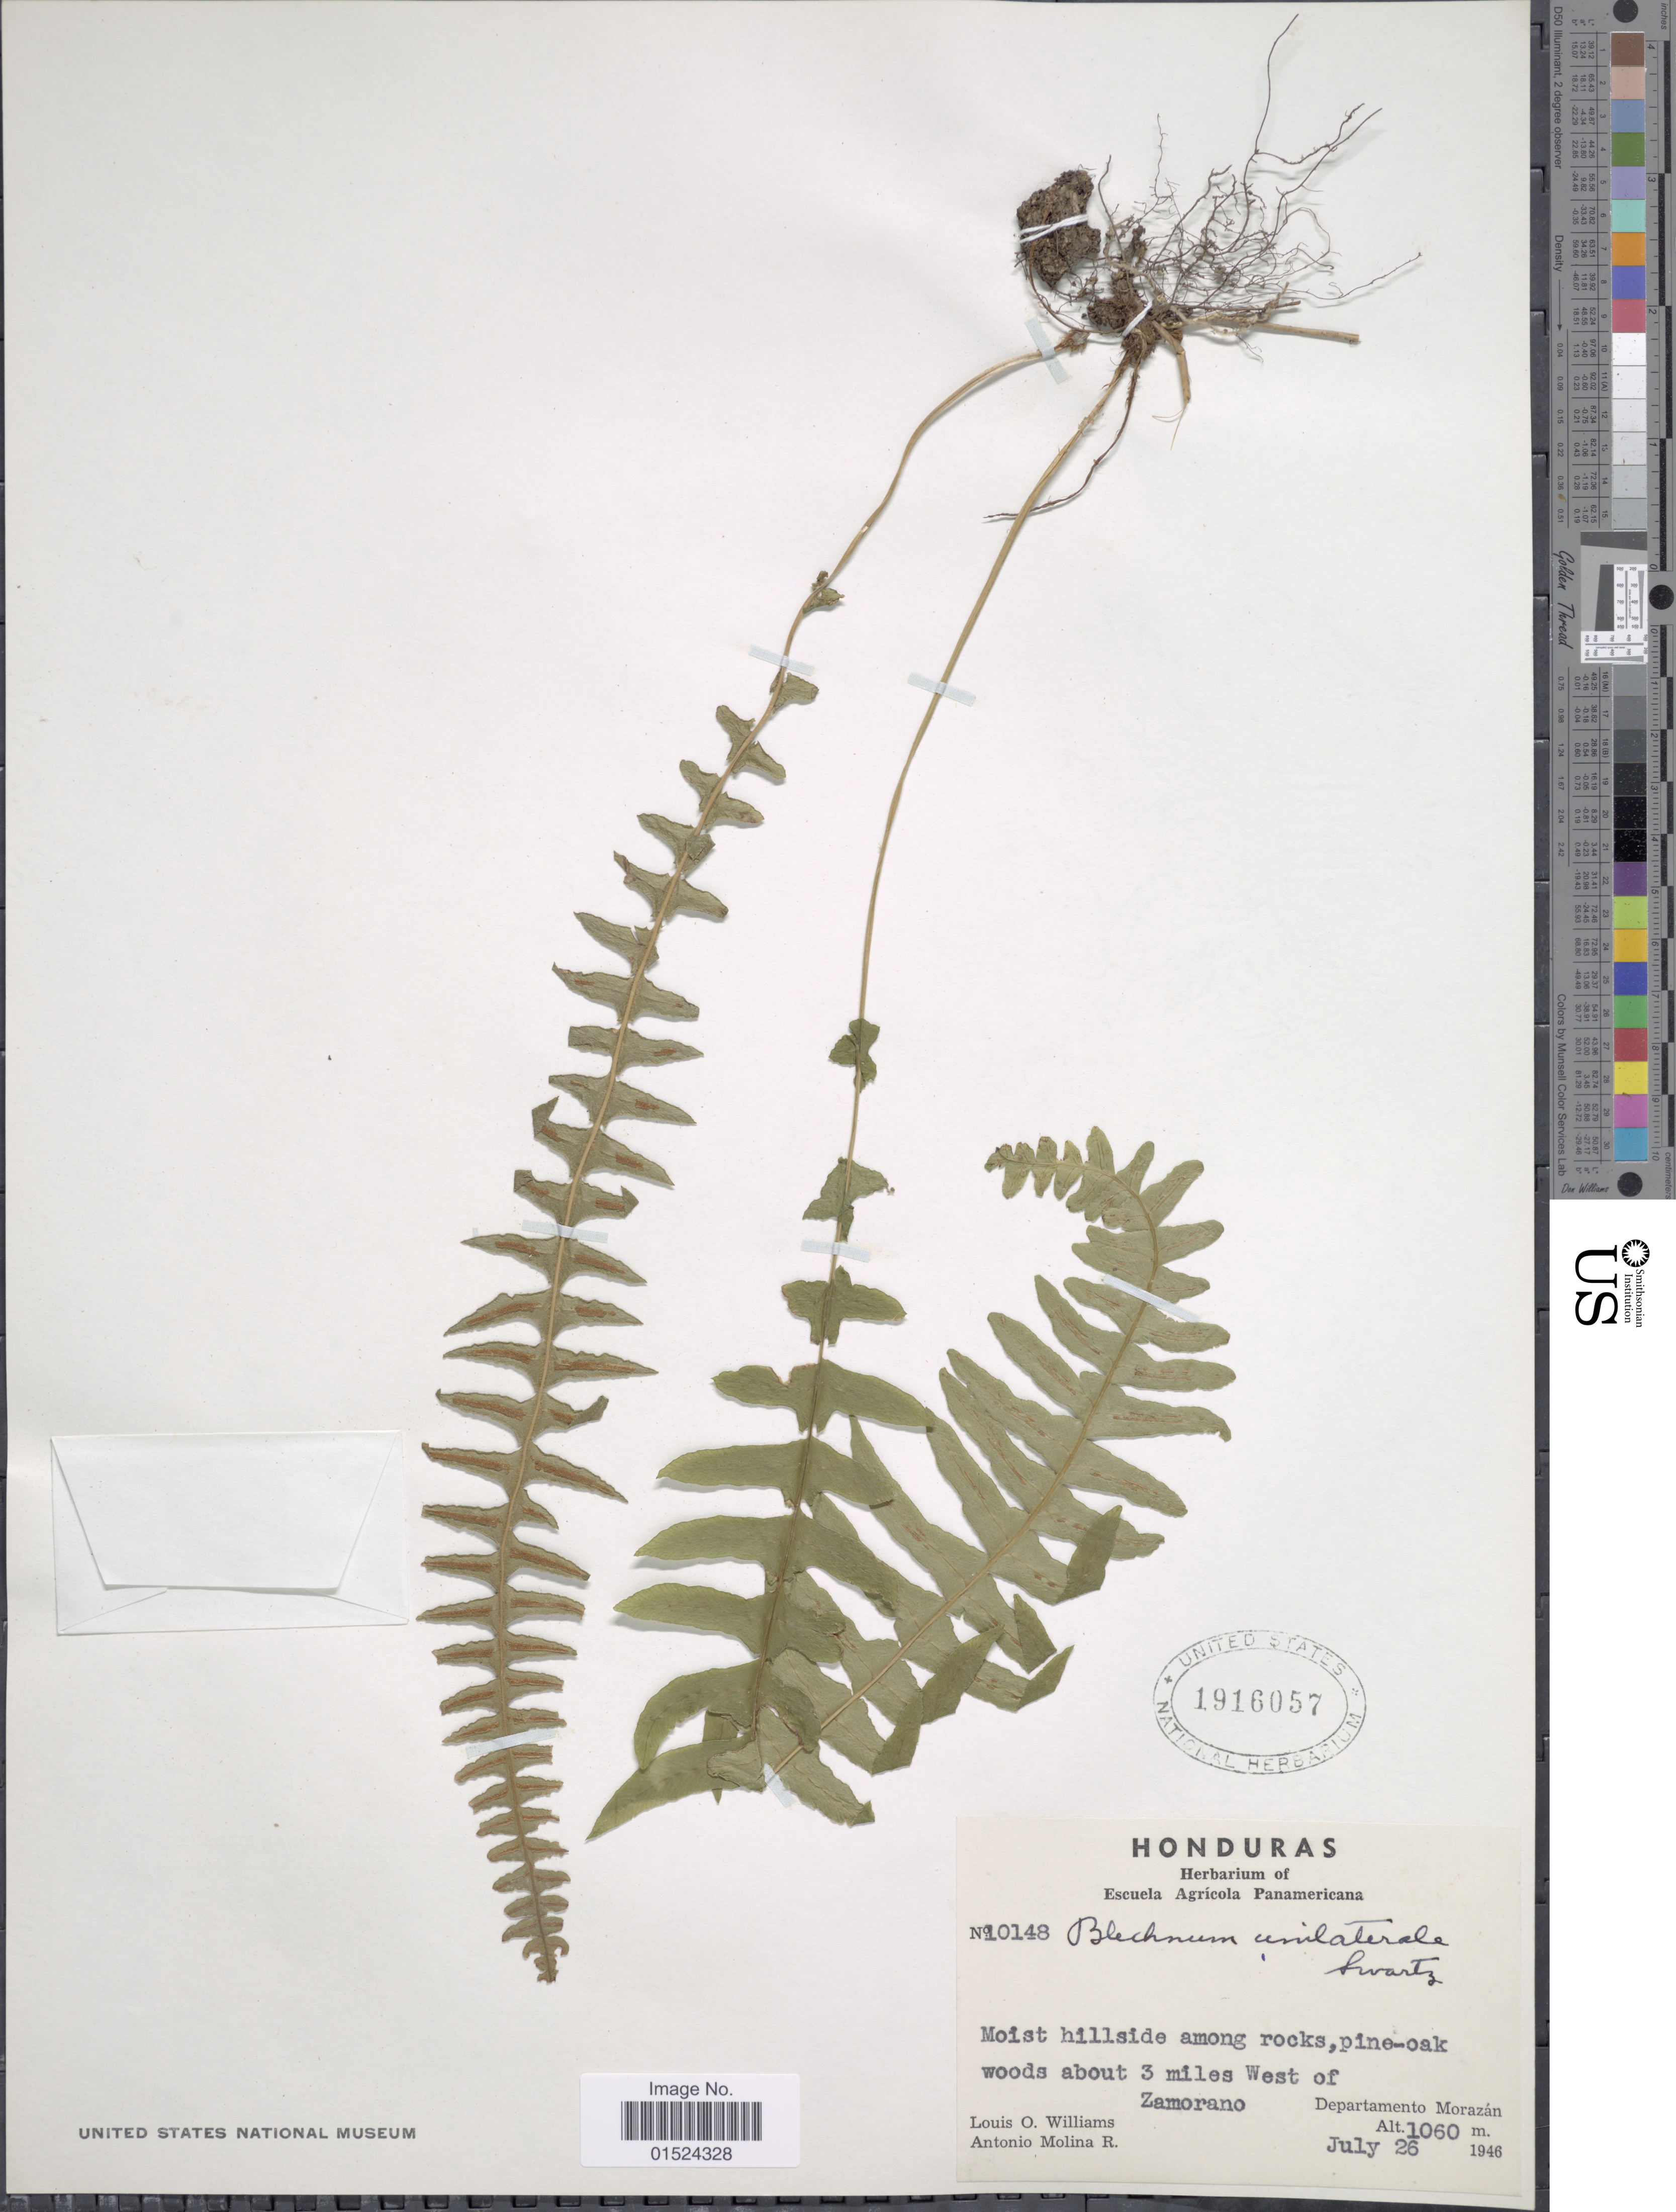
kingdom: Plantae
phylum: Tracheophyta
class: Polypodiopsida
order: Polypodiales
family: Blechnaceae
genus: Blechnum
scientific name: Blechnum polypodioides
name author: Raddi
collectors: L. O. Williams & A. Molina R.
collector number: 10148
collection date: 1946-07-26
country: Honduras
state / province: Fco. Morazán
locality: Moist hillside among rocks, pine-oak woods about 3 miles West of Zamorano, Departamento Morazán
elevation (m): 1060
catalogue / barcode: US 1916057